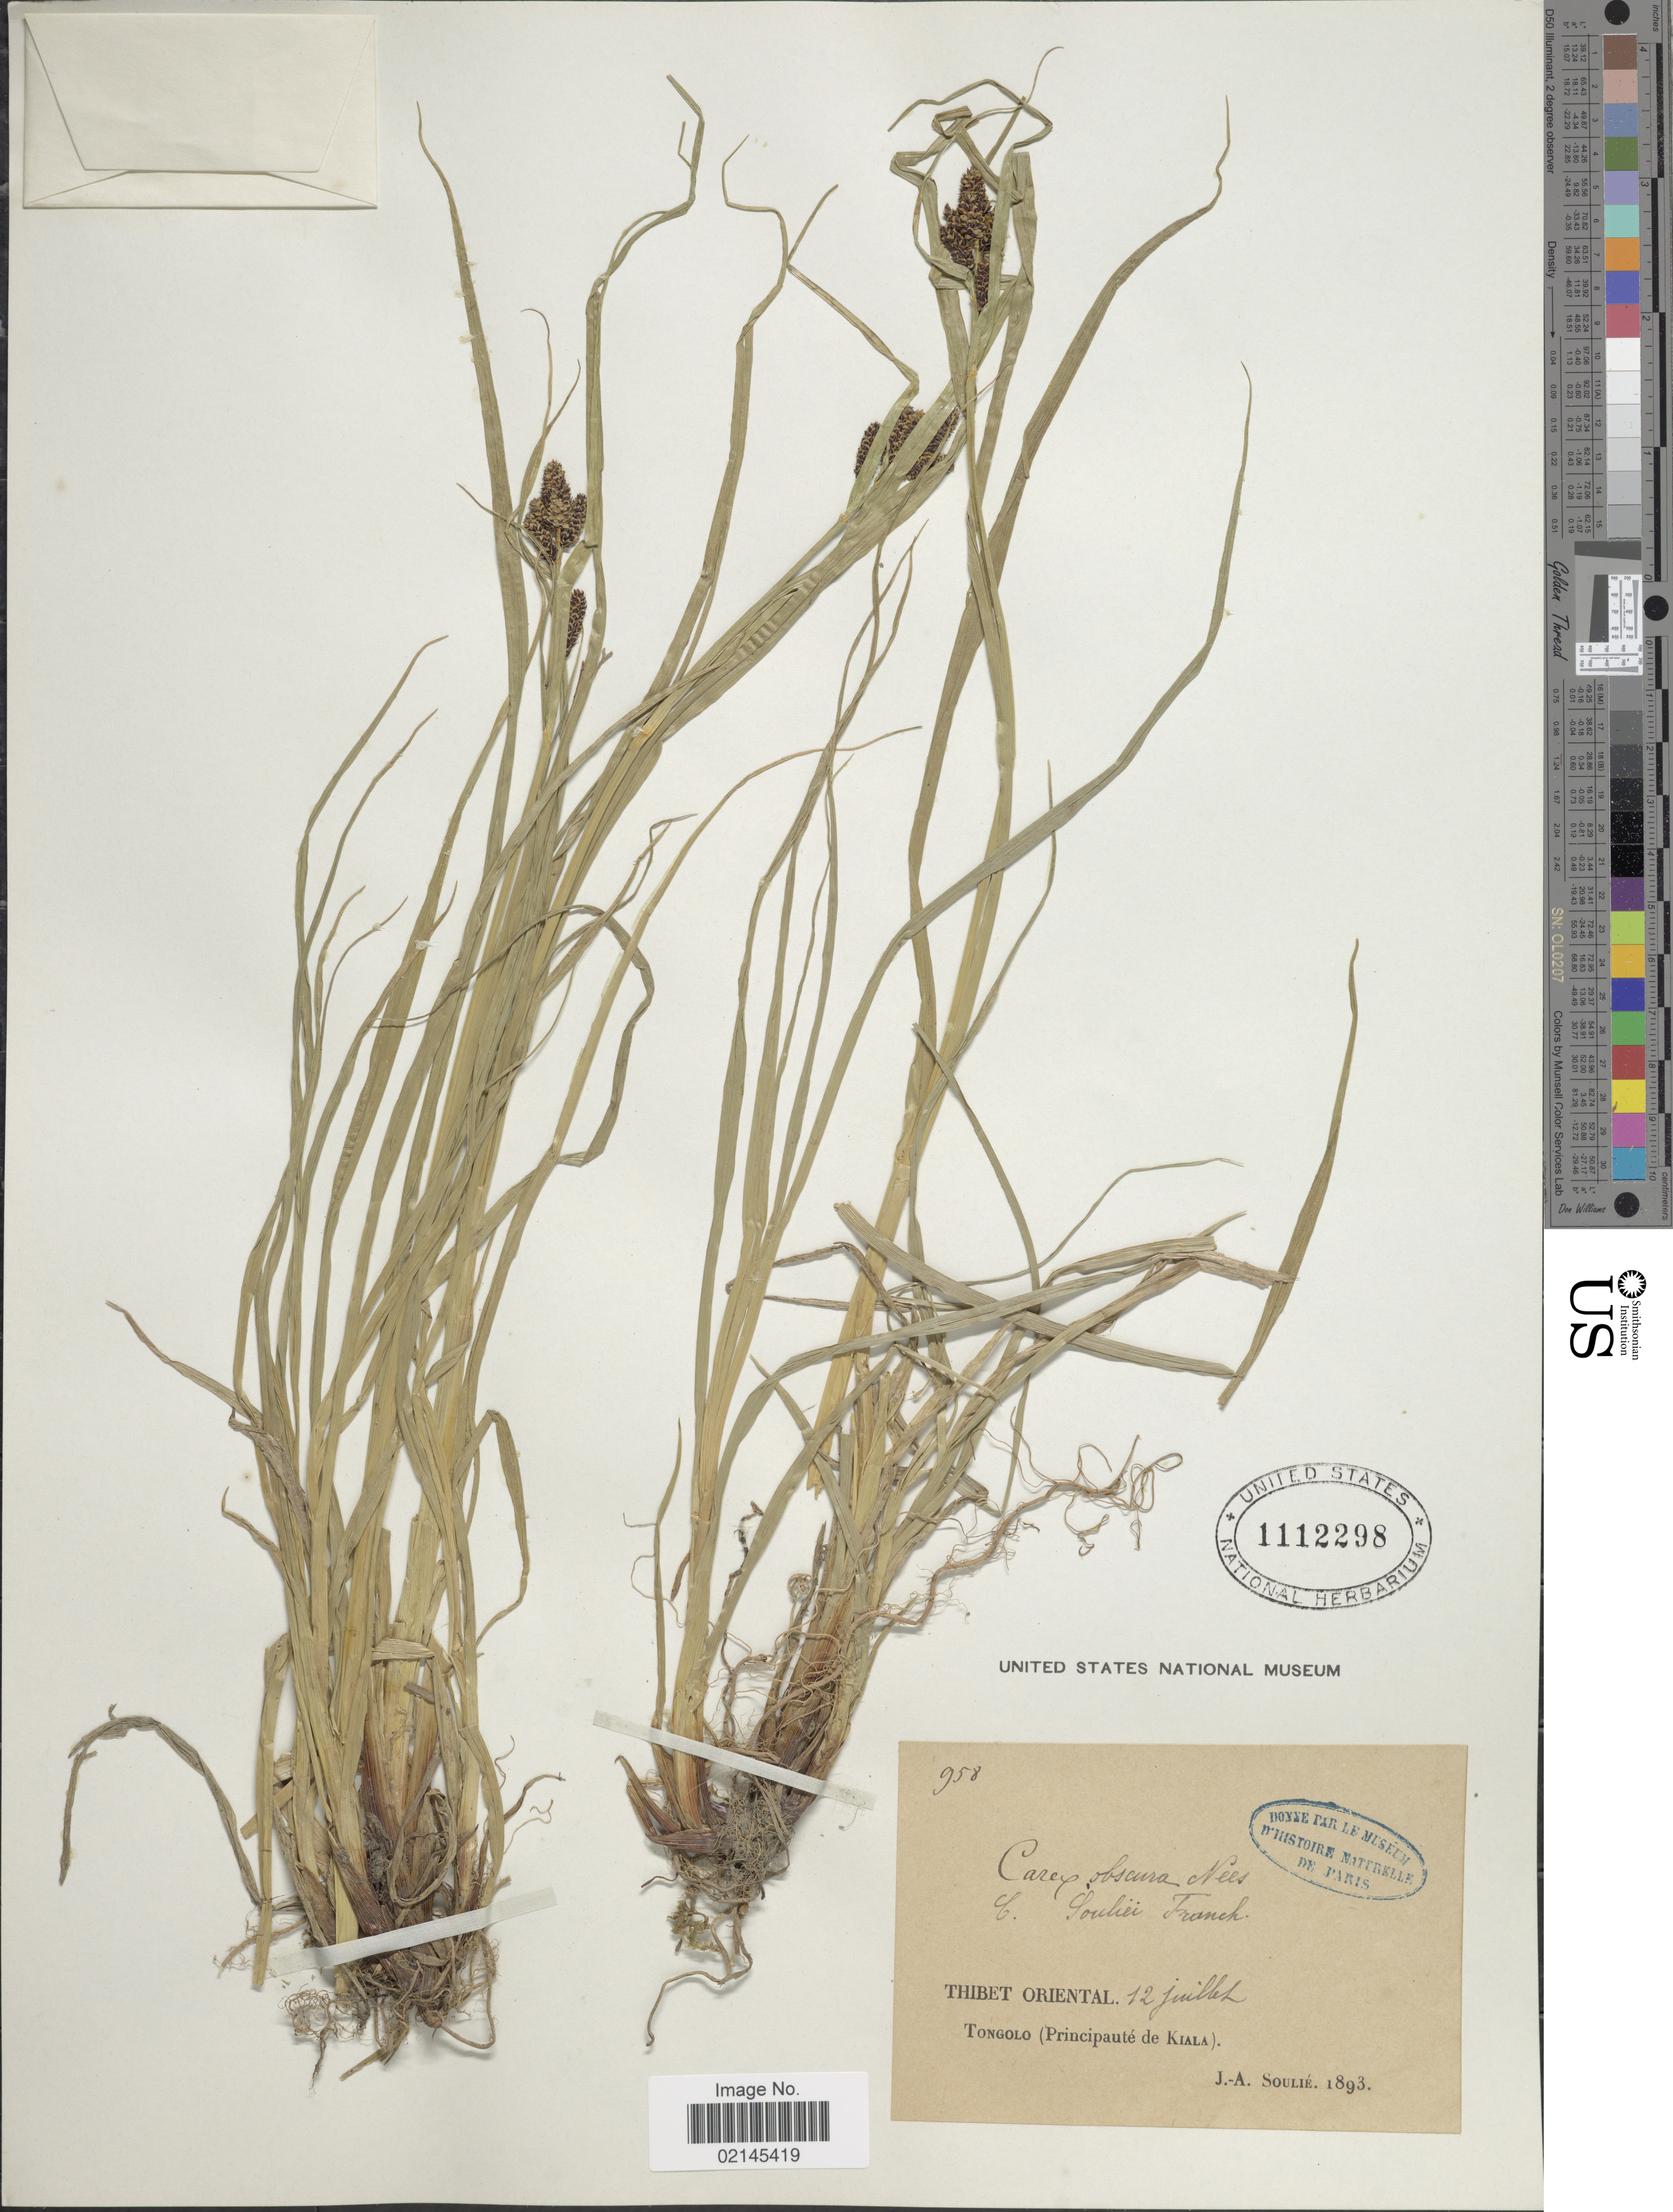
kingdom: Plantae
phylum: Tracheophyta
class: Liliopsida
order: Poales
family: Cyperaceae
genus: Carex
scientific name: Carex obscura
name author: Nees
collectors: J. Soulié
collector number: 958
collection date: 1893-07-12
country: China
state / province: Xizang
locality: Thibet Oriental, Tongolo (Principaute de Kiala)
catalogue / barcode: US 1112298